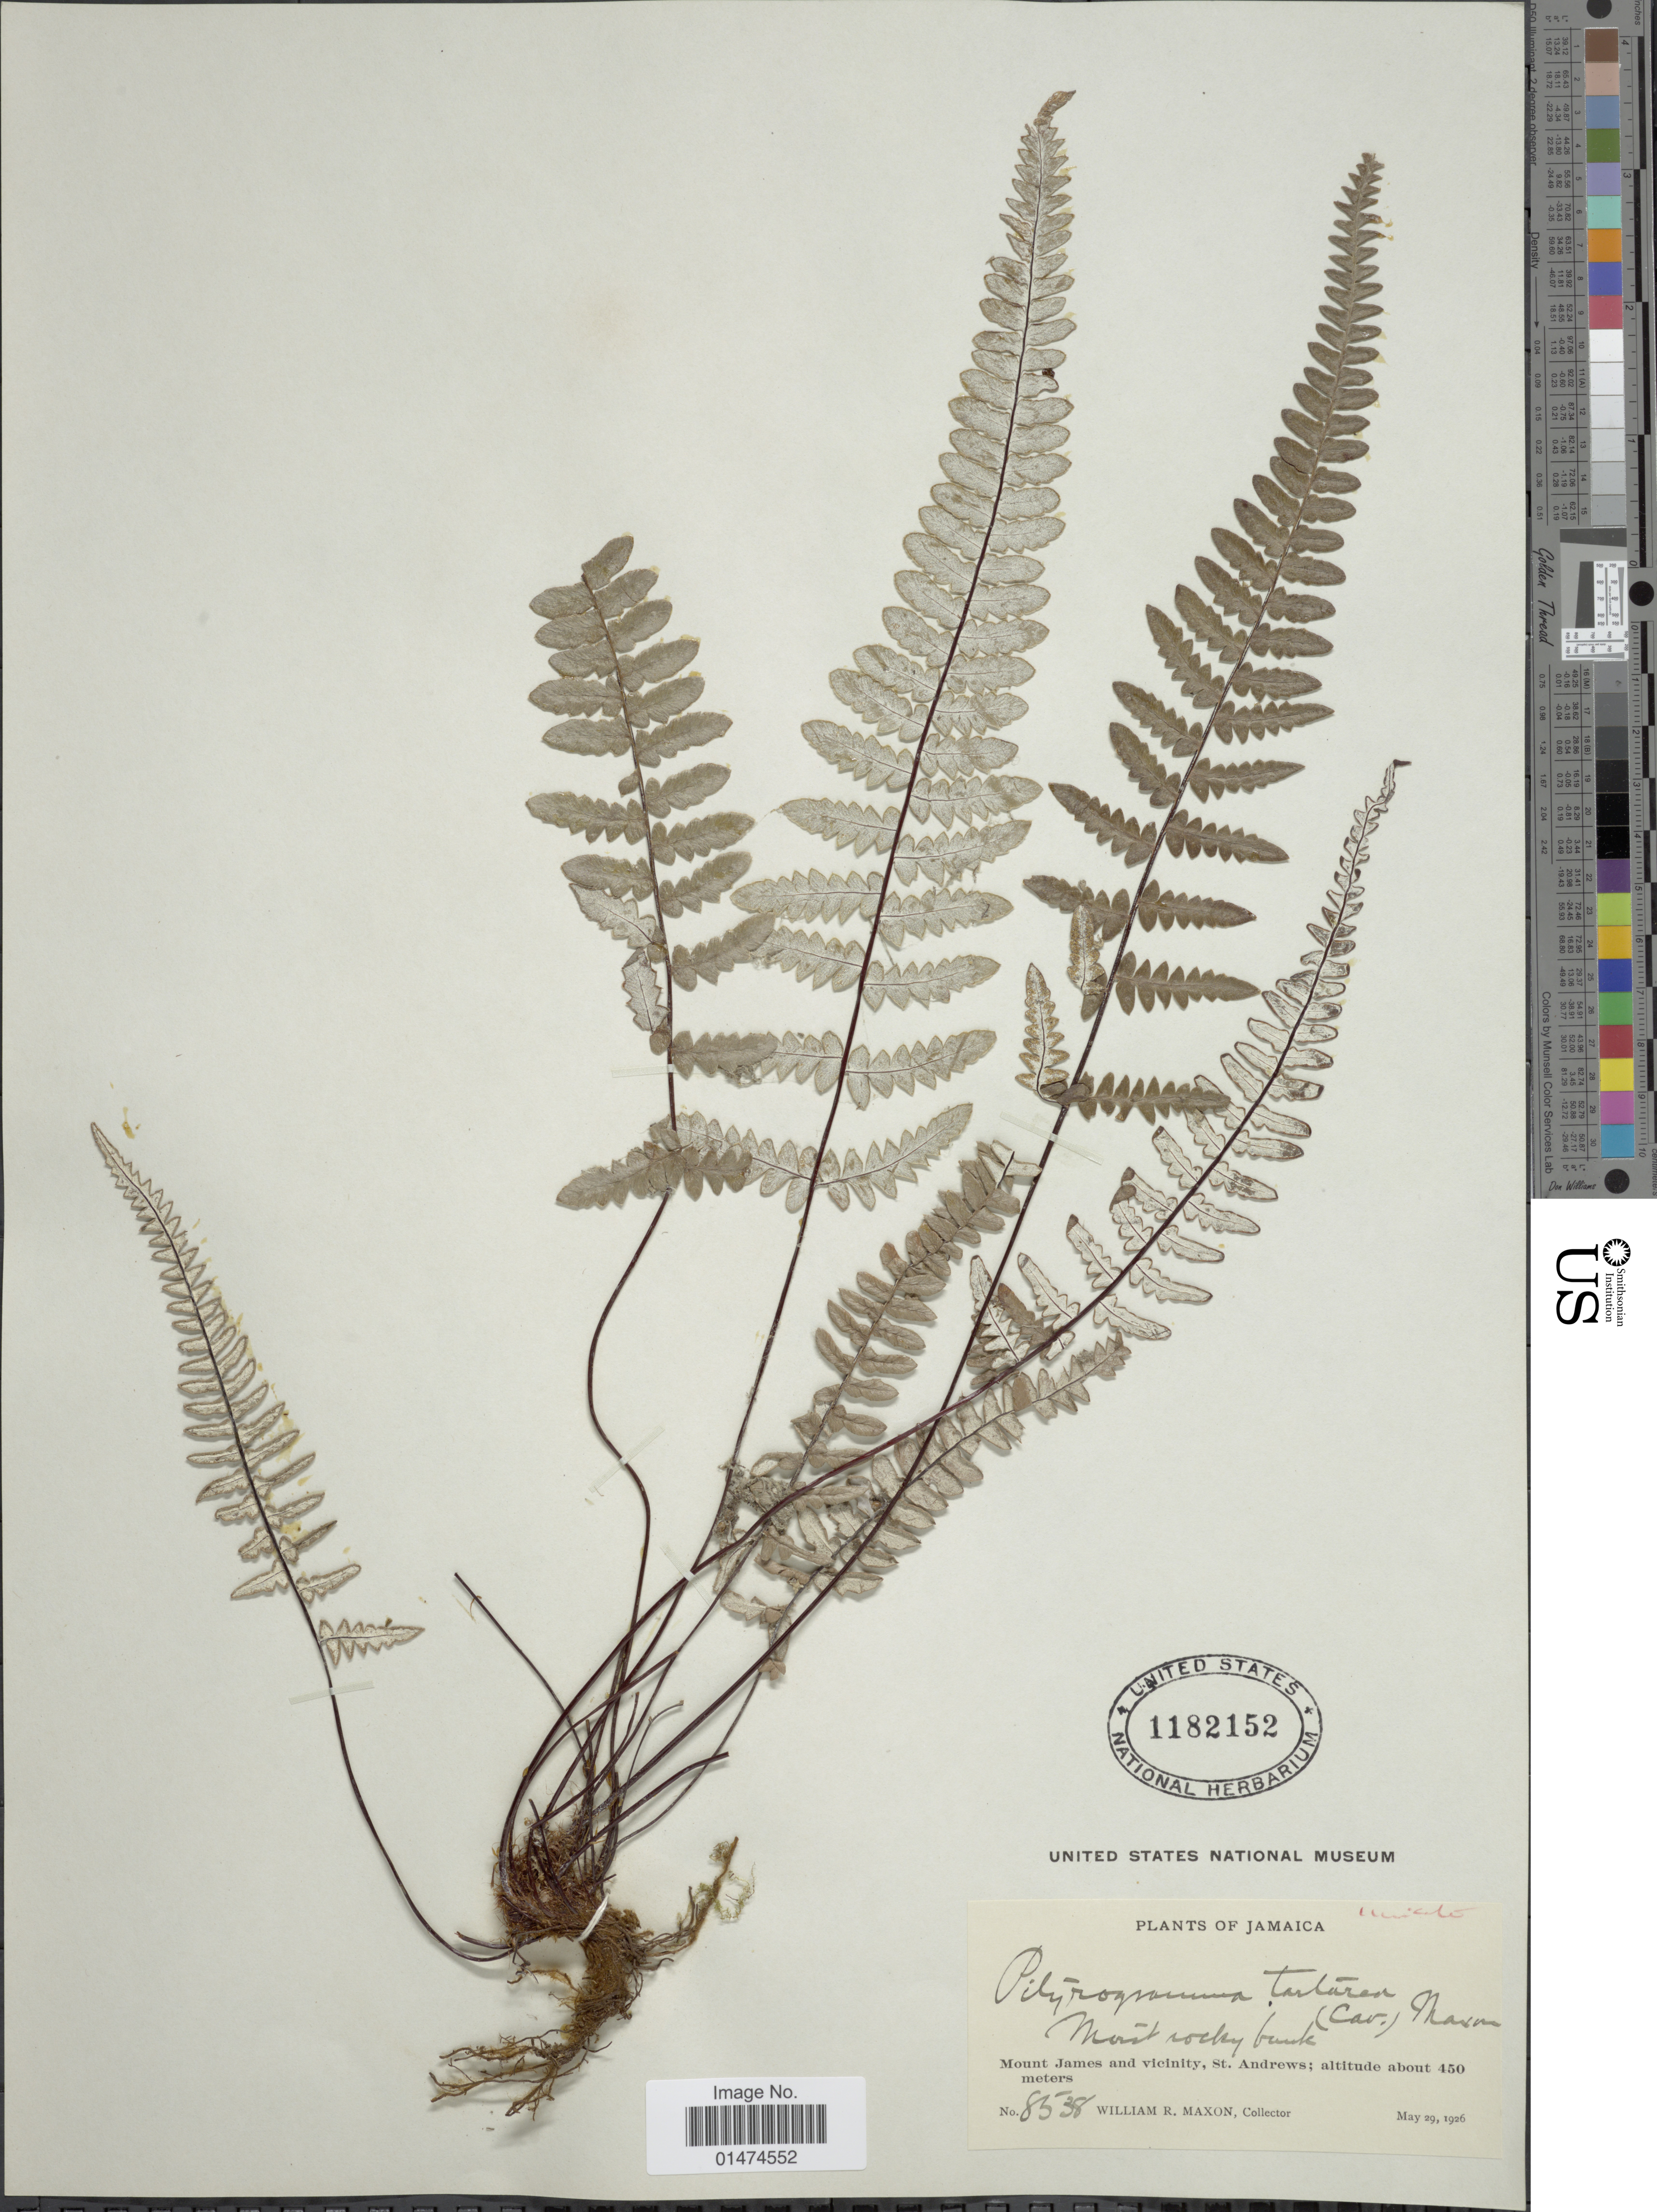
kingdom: Plantae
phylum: Tracheophyta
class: Polypodiopsida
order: Polypodiales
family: Pteridaceae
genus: Pityrogramma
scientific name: Pityrogramma ebenea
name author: (L.) Proctor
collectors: W. R. Maxon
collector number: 8538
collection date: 1926-05-29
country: Jamaica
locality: Jamaica. Mount James and vicinity,St. Andrews.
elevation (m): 450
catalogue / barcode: US 1182152